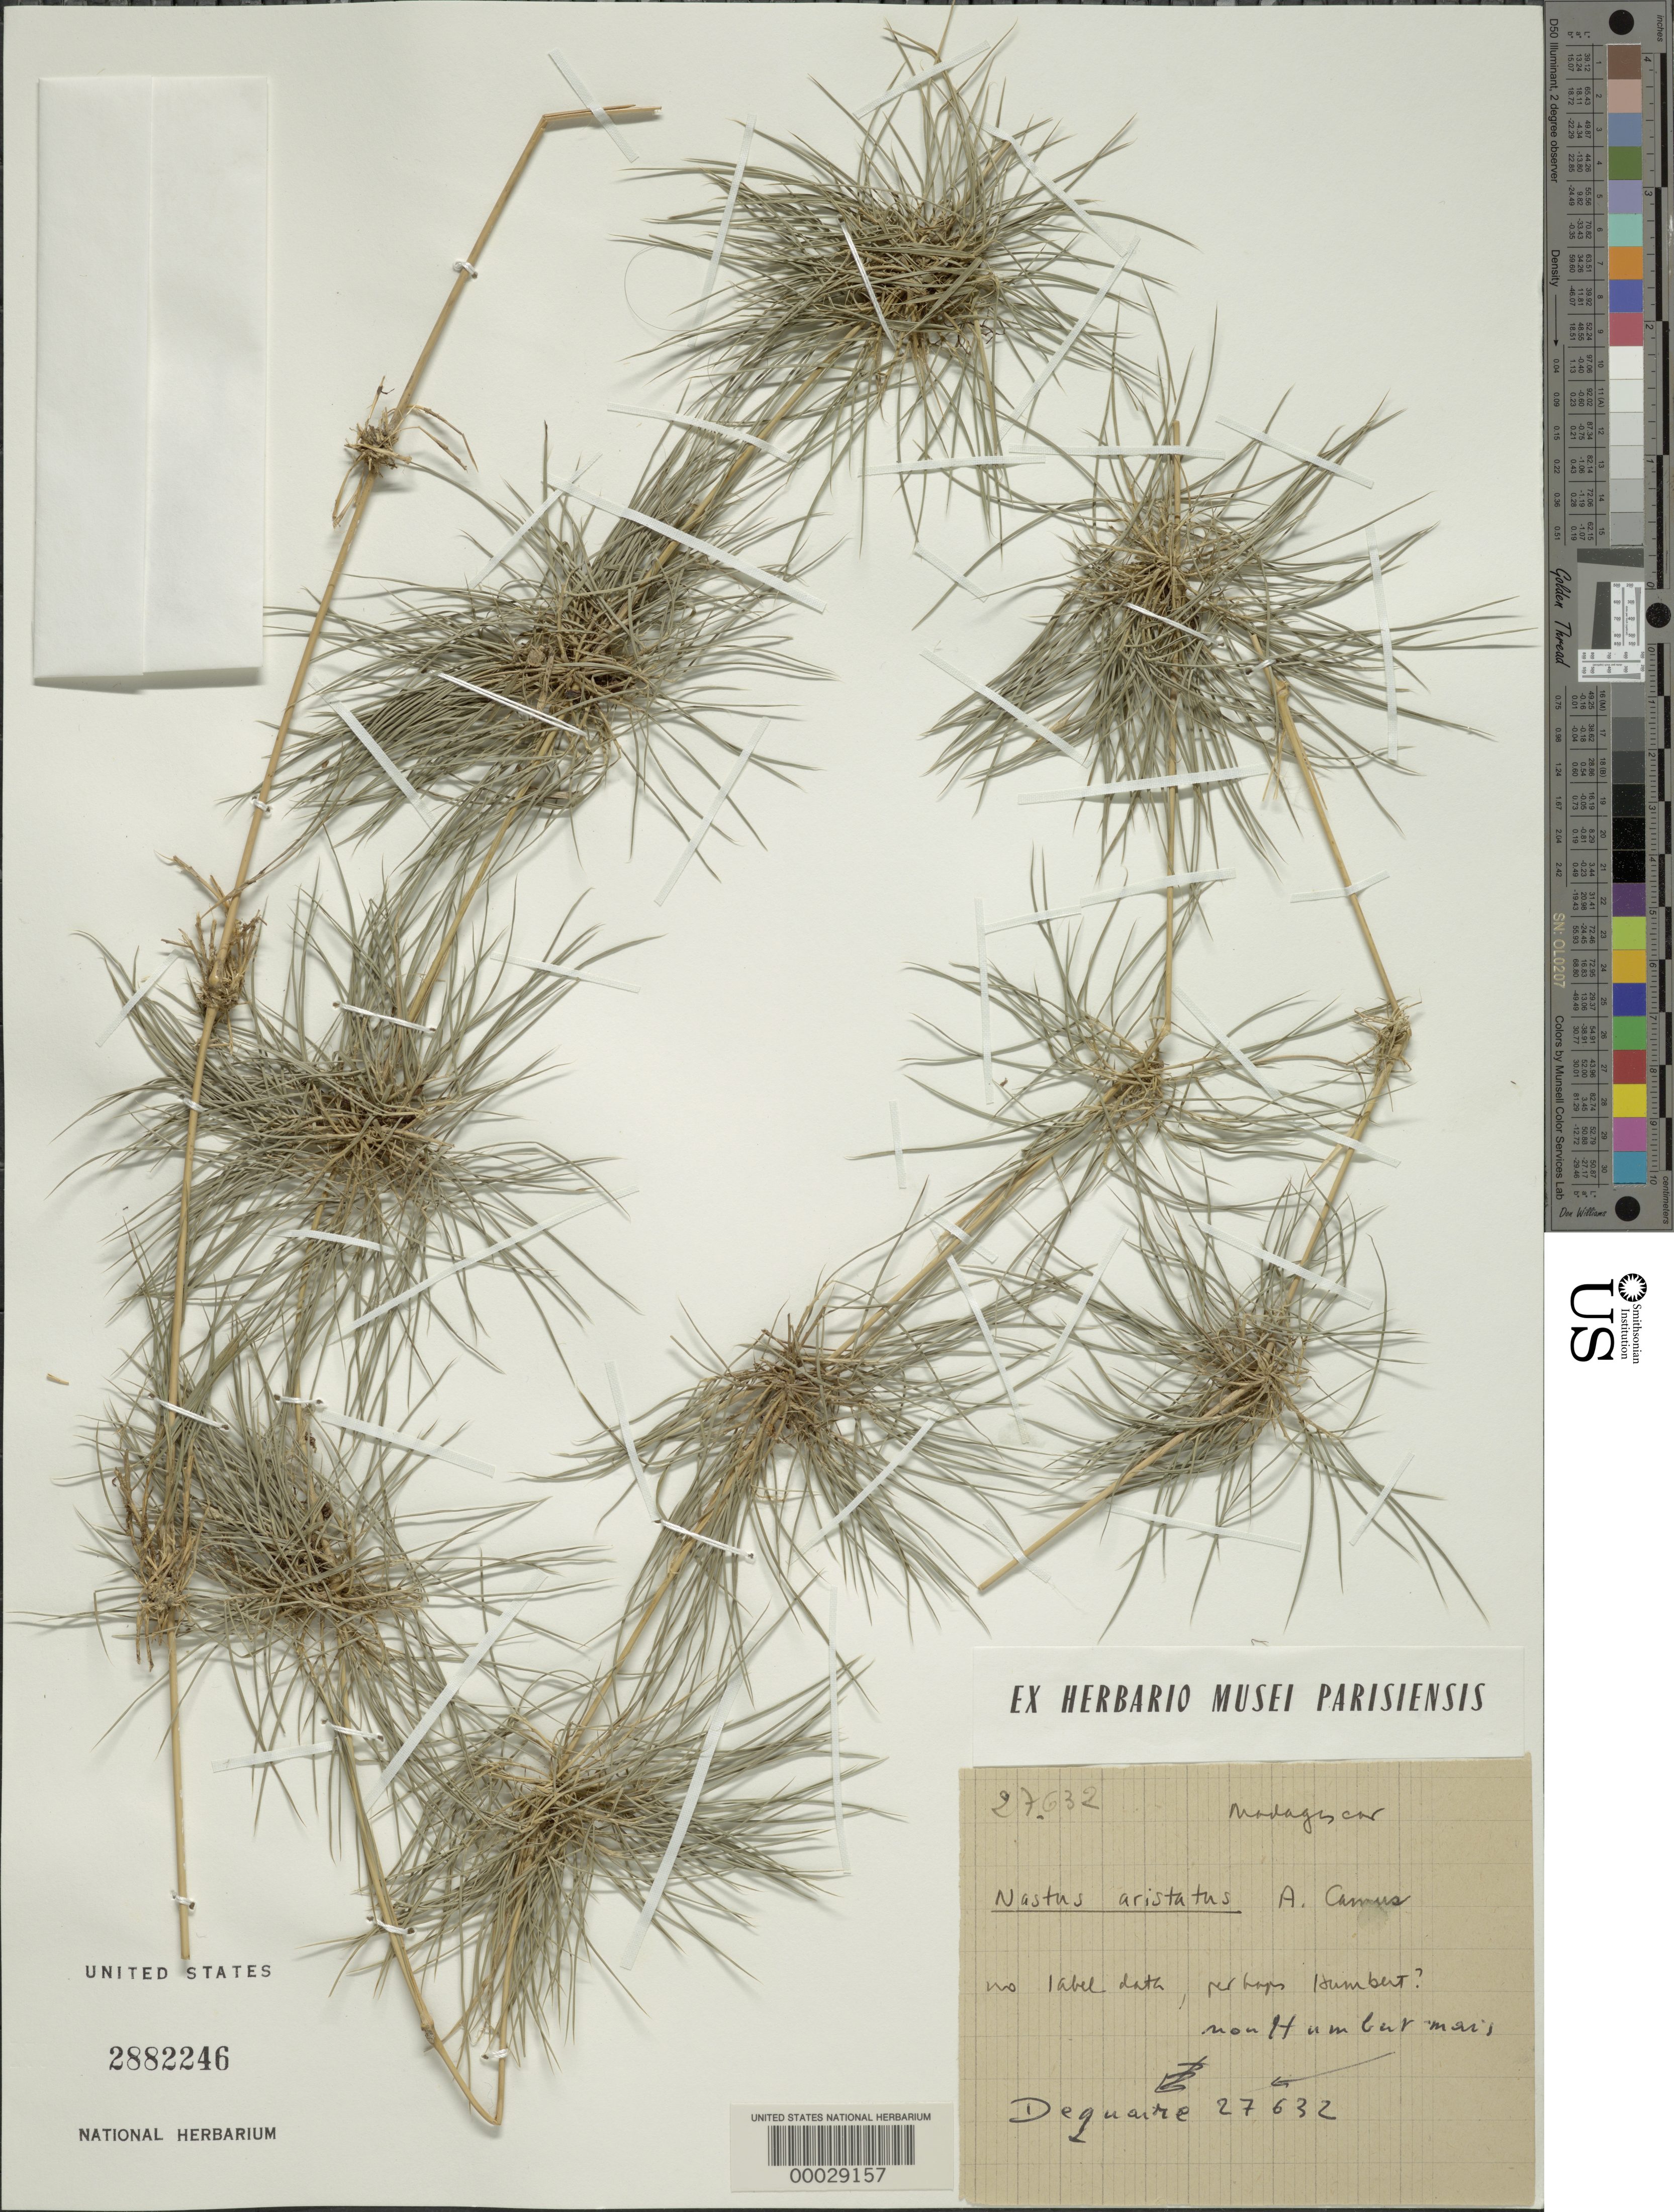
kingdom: Plantae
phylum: Tracheophyta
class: Liliopsida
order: Poales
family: Poaceae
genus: Nastus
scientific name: Nastus aristatus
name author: A. Camus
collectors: Dequaire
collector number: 27632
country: Madagascar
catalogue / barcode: US 2882246